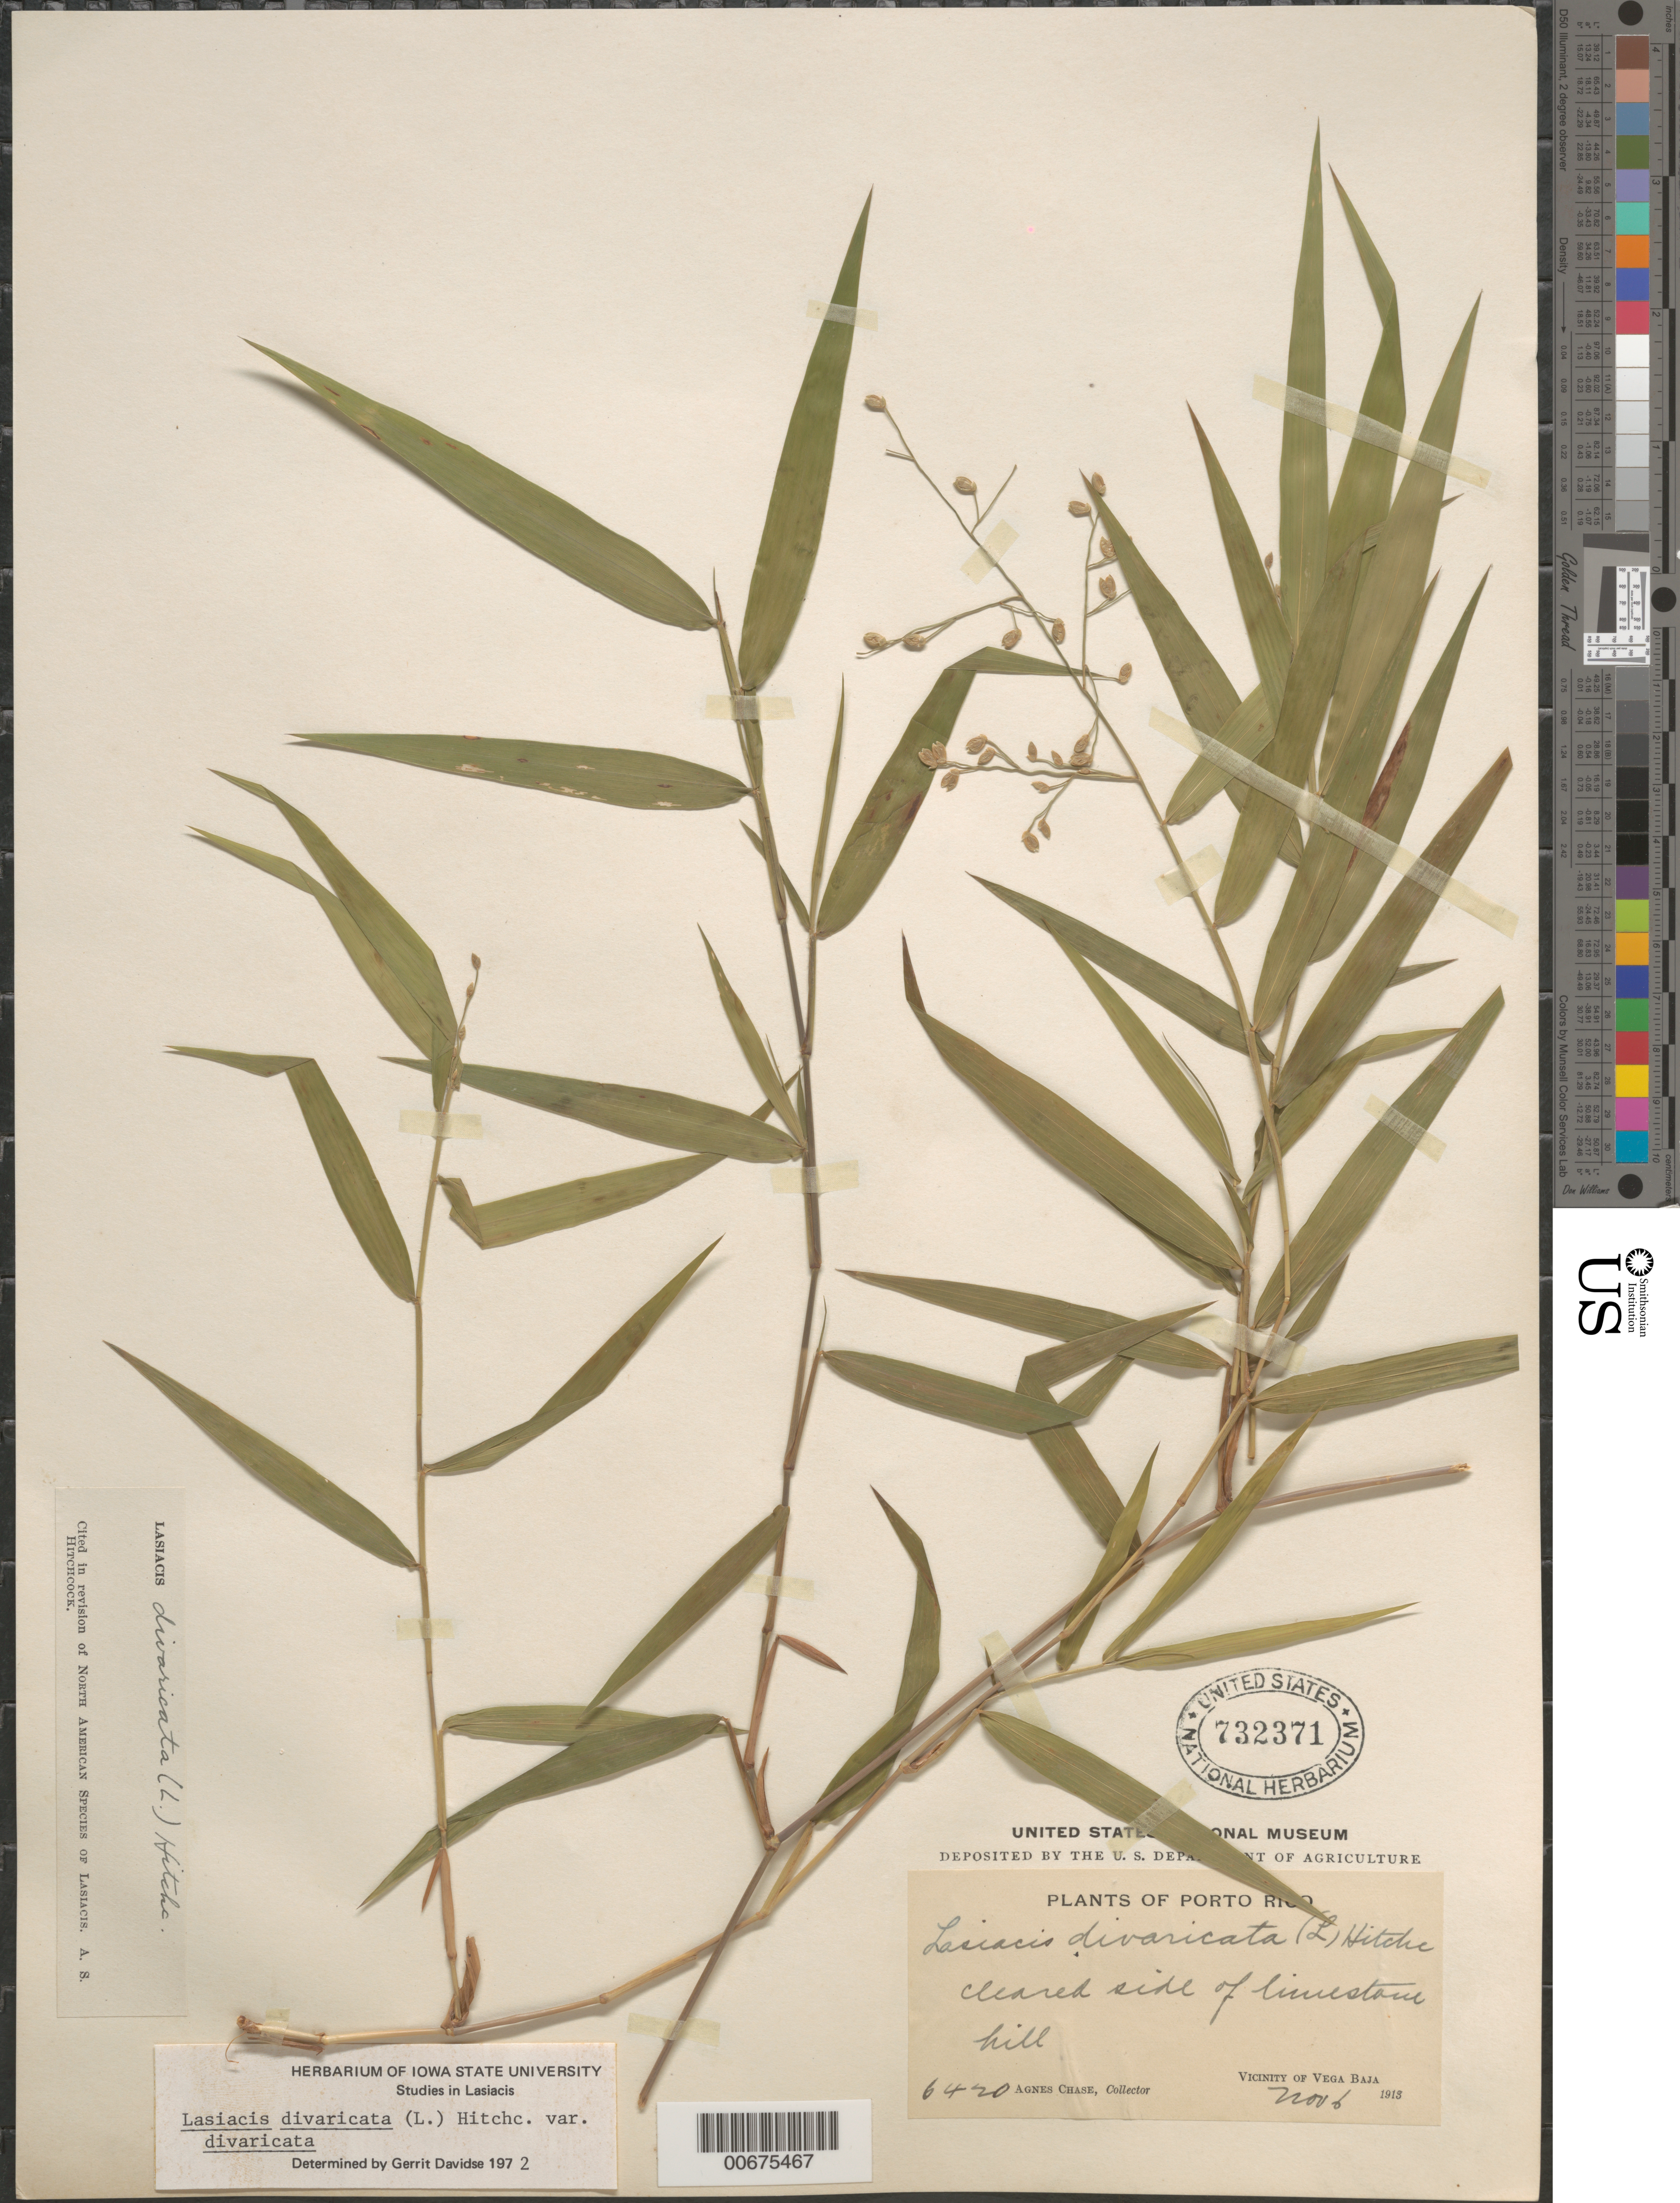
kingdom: Plantae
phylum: Tracheophyta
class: Liliopsida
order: Poales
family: Poaceae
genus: Lasiacis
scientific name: Lasiacis divaricata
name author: (L.) Hitchc.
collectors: A. Chase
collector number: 6420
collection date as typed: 06 Nov 1913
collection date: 1913-11-06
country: Puerto Rico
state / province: Vega Baja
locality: vicinity of Vega Baja. Cleared side of limestone hill.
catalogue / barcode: US 732371